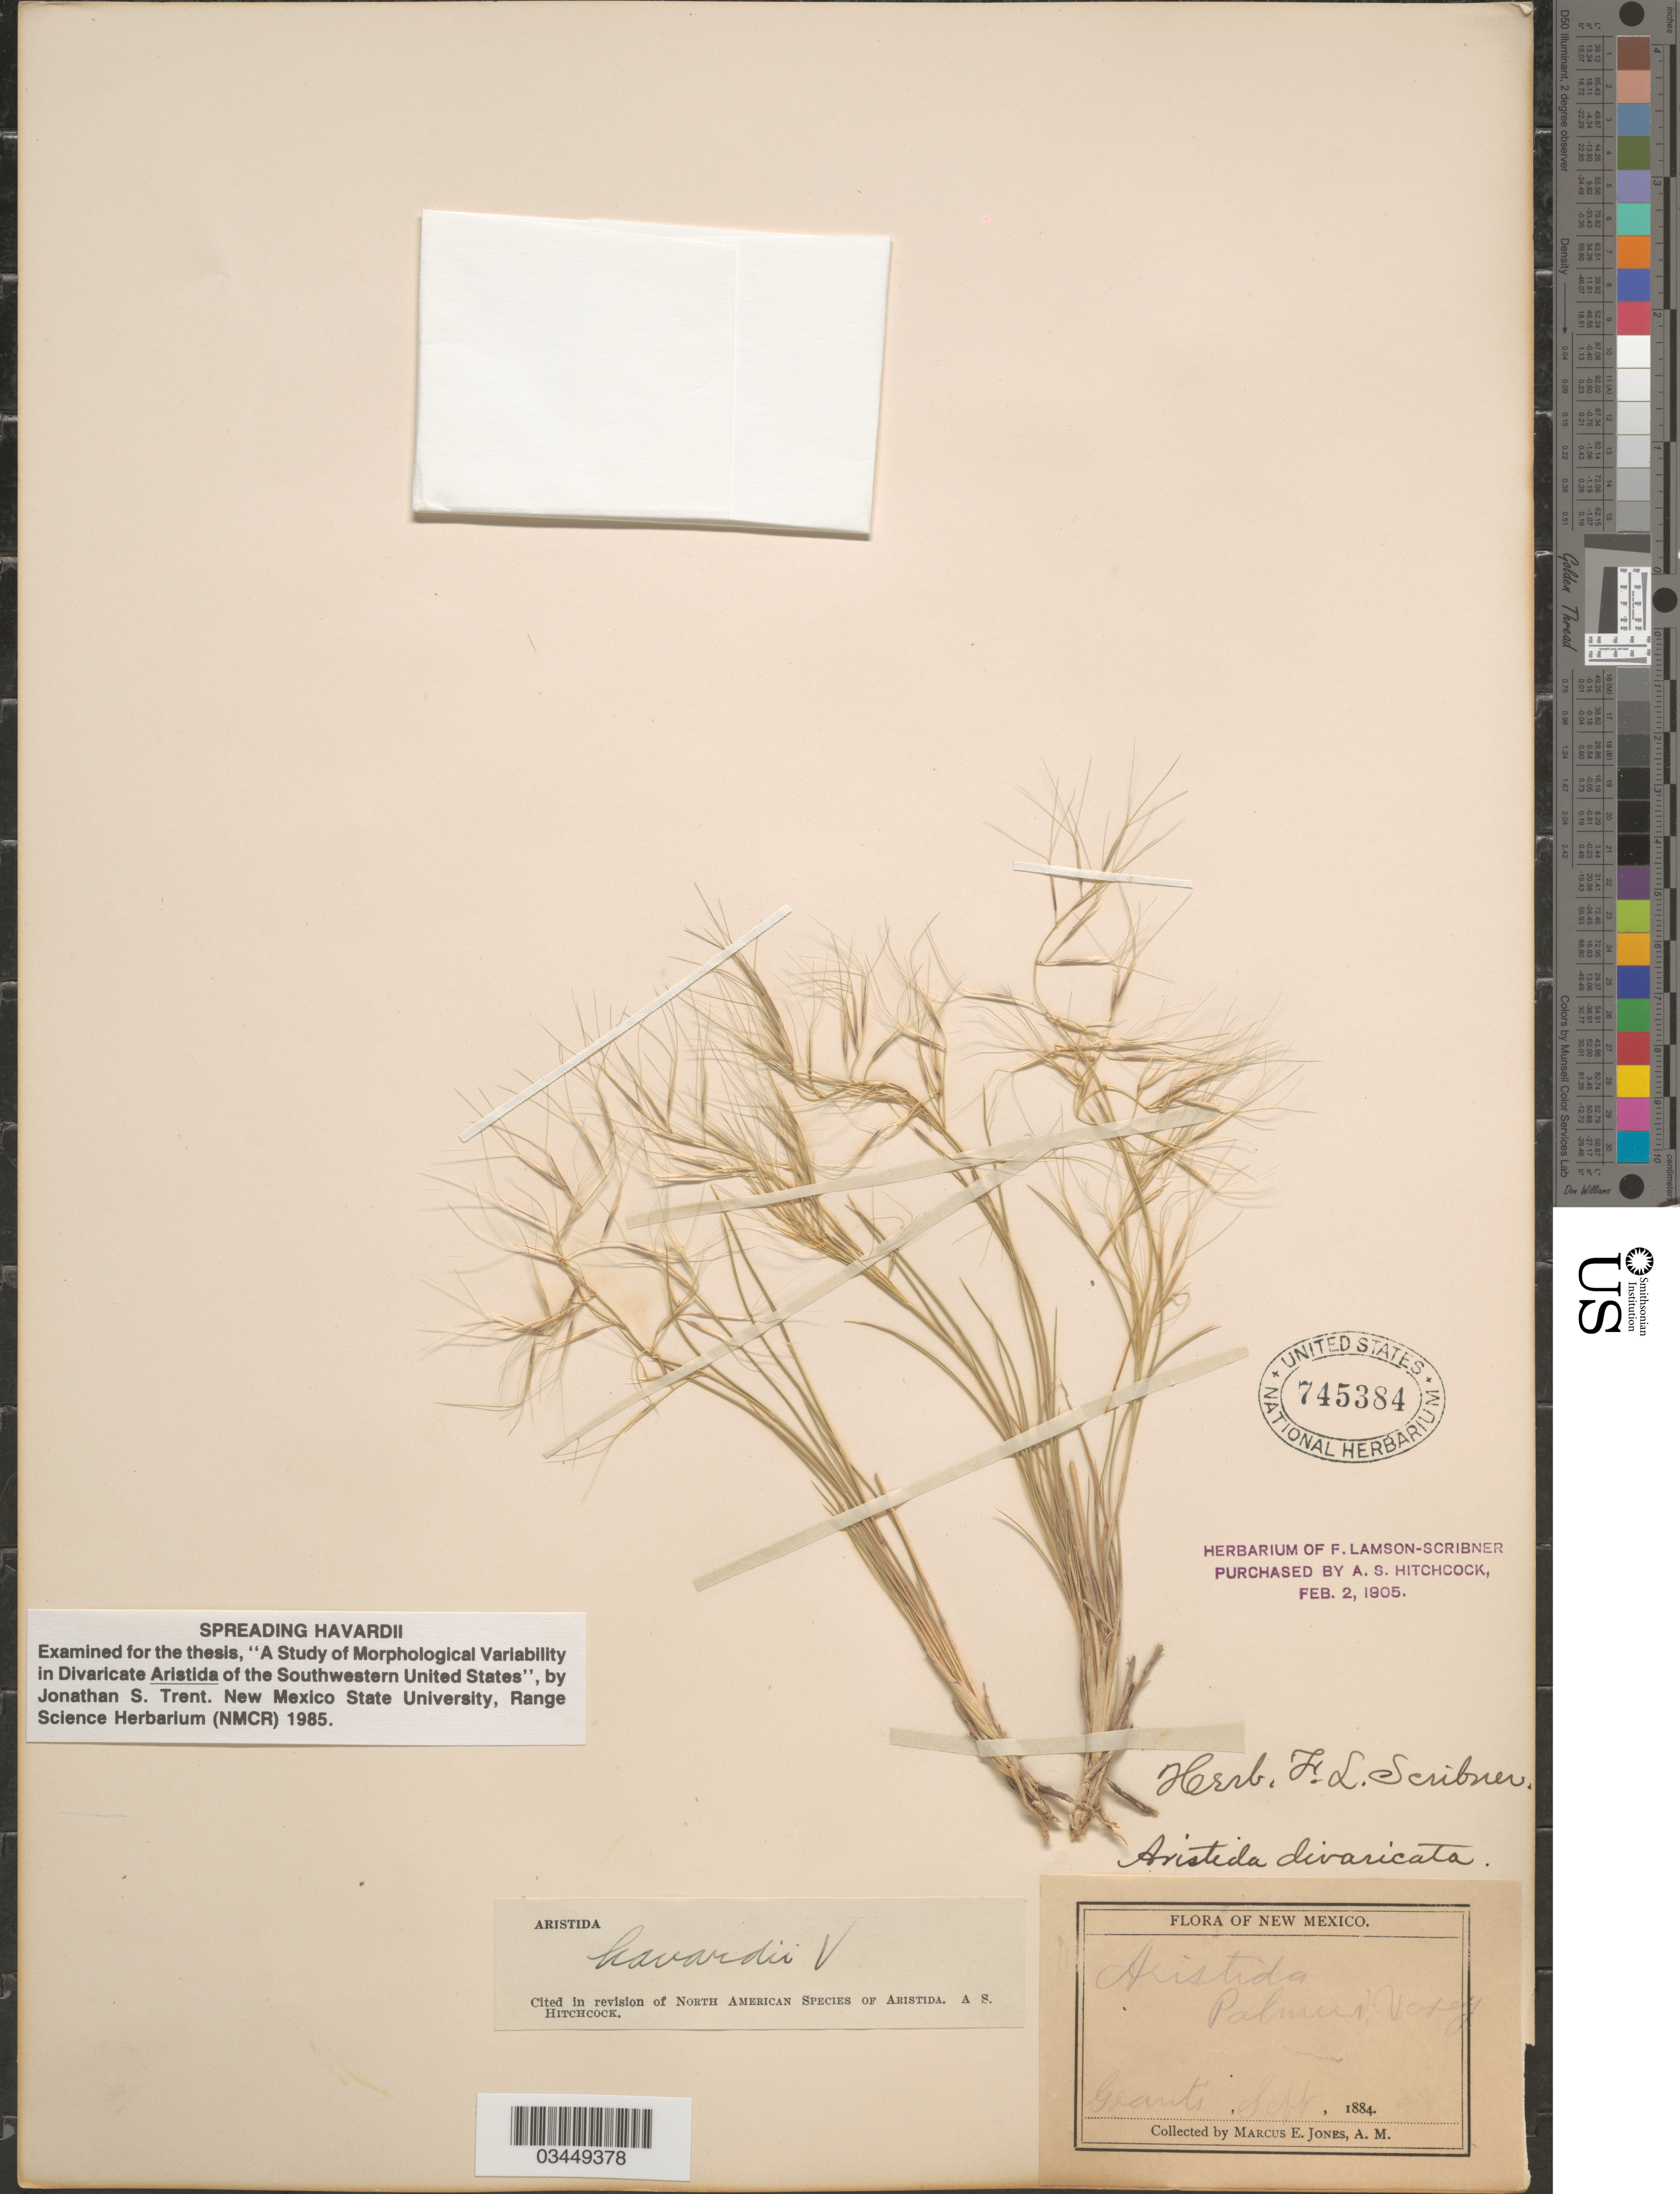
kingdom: Plantae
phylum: Tracheophyta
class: Liliopsida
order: Poales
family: Poaceae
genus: Aristida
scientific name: Aristida havardii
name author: Vasey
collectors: M. E. Jones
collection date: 1884-09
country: United States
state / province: New Mexico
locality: Grants.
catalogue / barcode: US 745384